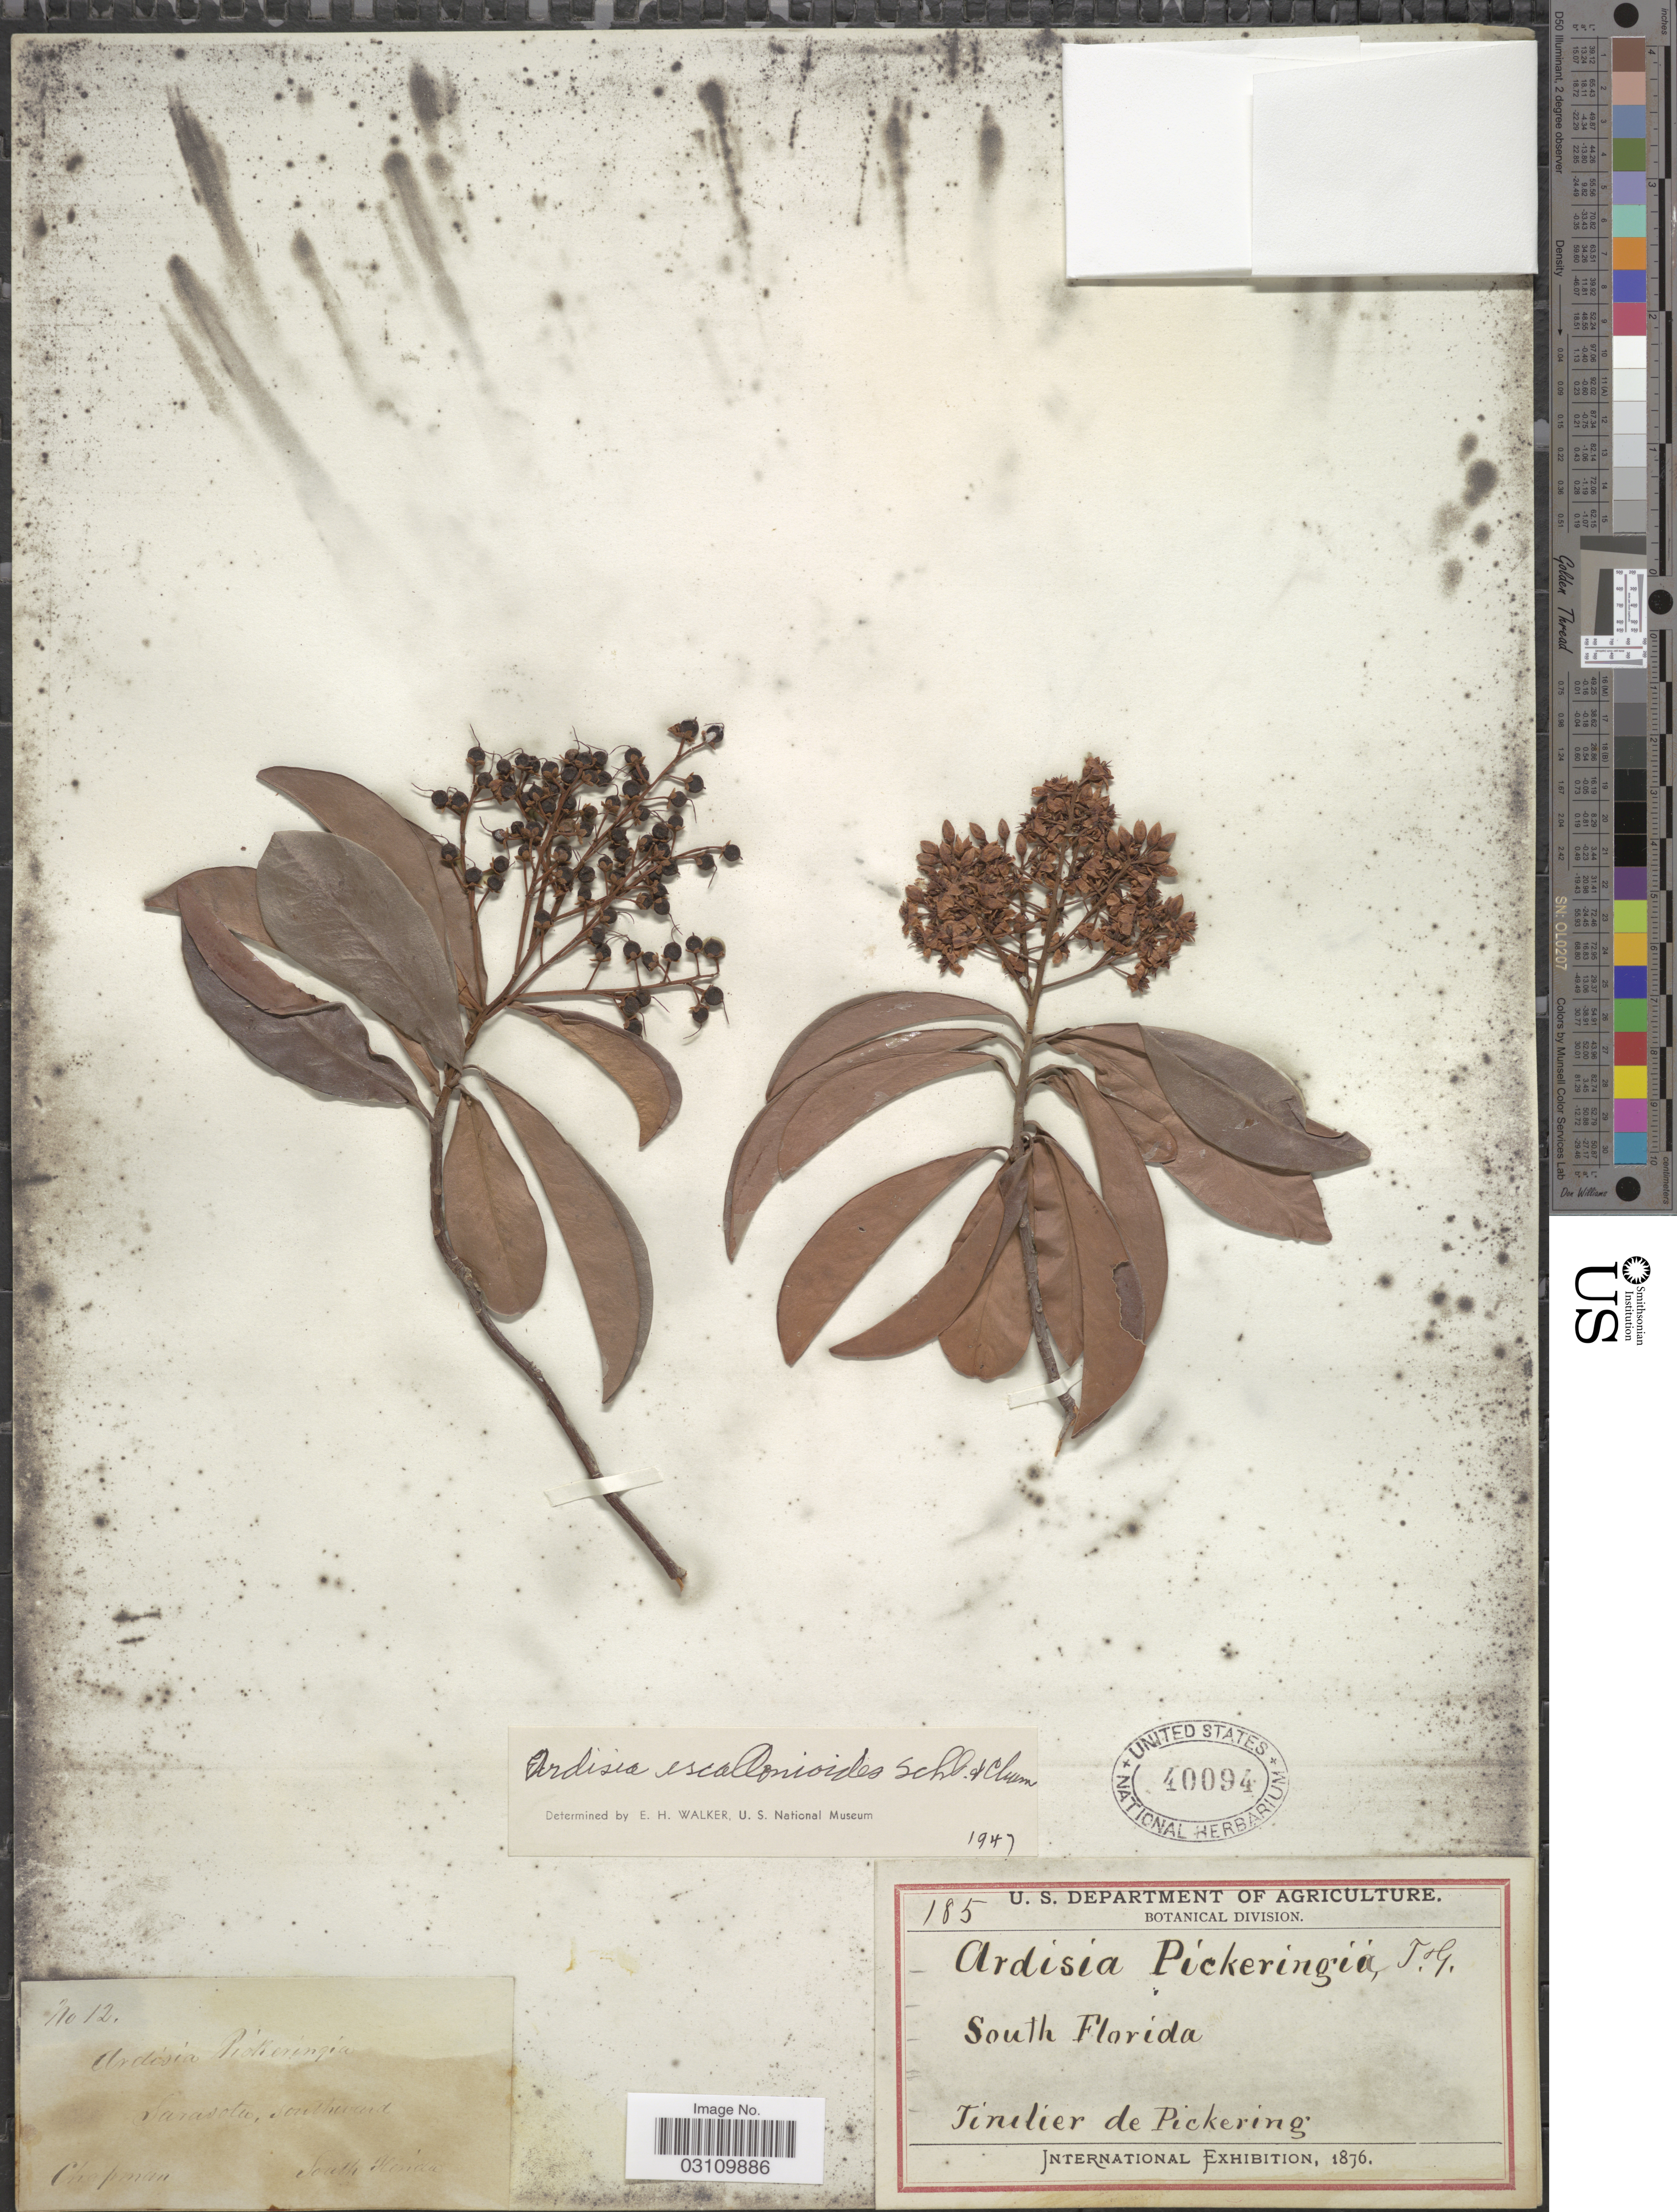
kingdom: Plantae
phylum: Tracheophyta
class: Magnoliopsida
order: Ericales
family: Primulaceae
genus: Ardisia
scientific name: Ardisia escallonioides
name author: Schltdl. & Cham.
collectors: T. De Pickering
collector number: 185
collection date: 1876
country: United States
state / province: Florida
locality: South Florida.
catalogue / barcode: US 40094